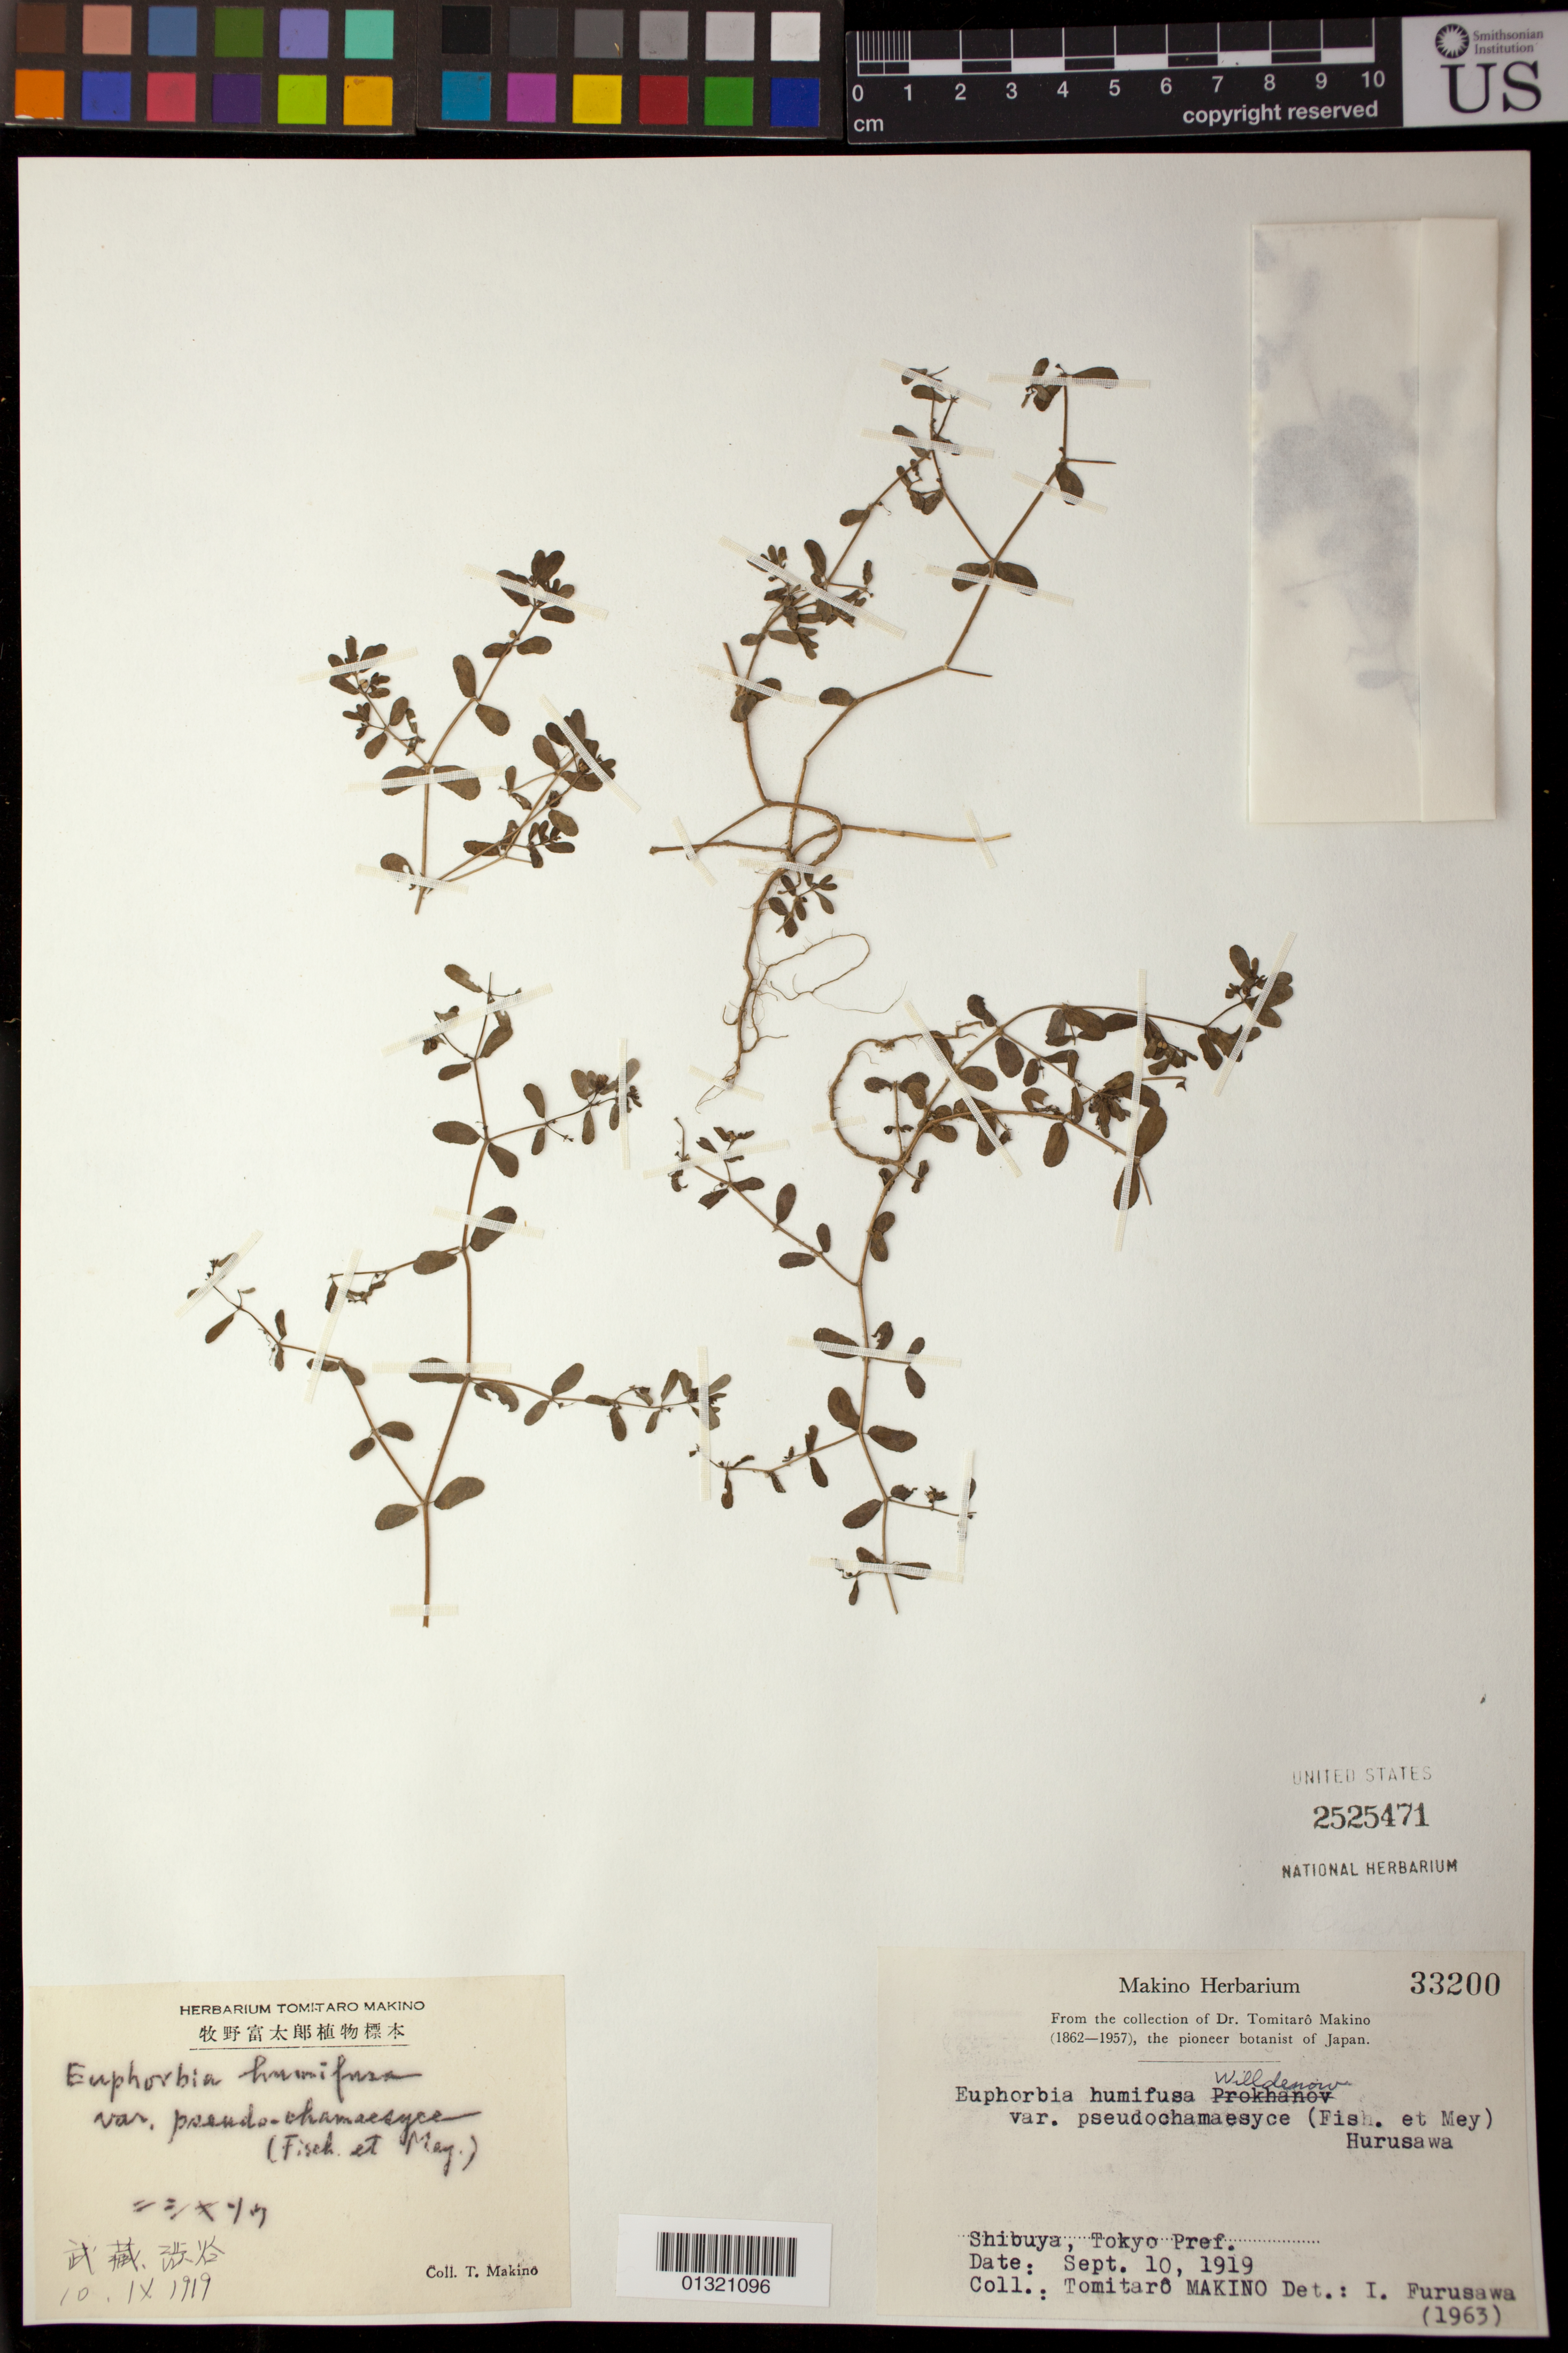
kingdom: Plantae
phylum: Tracheophyta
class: Magnoliopsida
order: Malpighiales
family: Euphorbiaceae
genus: Euphorbia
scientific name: Euphorbia humifusa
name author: Willd. ex Schlecht.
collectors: T. Makino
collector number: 33200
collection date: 1919-09-10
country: Japan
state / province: Tokyo, Federal City of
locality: Shibuya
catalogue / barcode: US 2525471